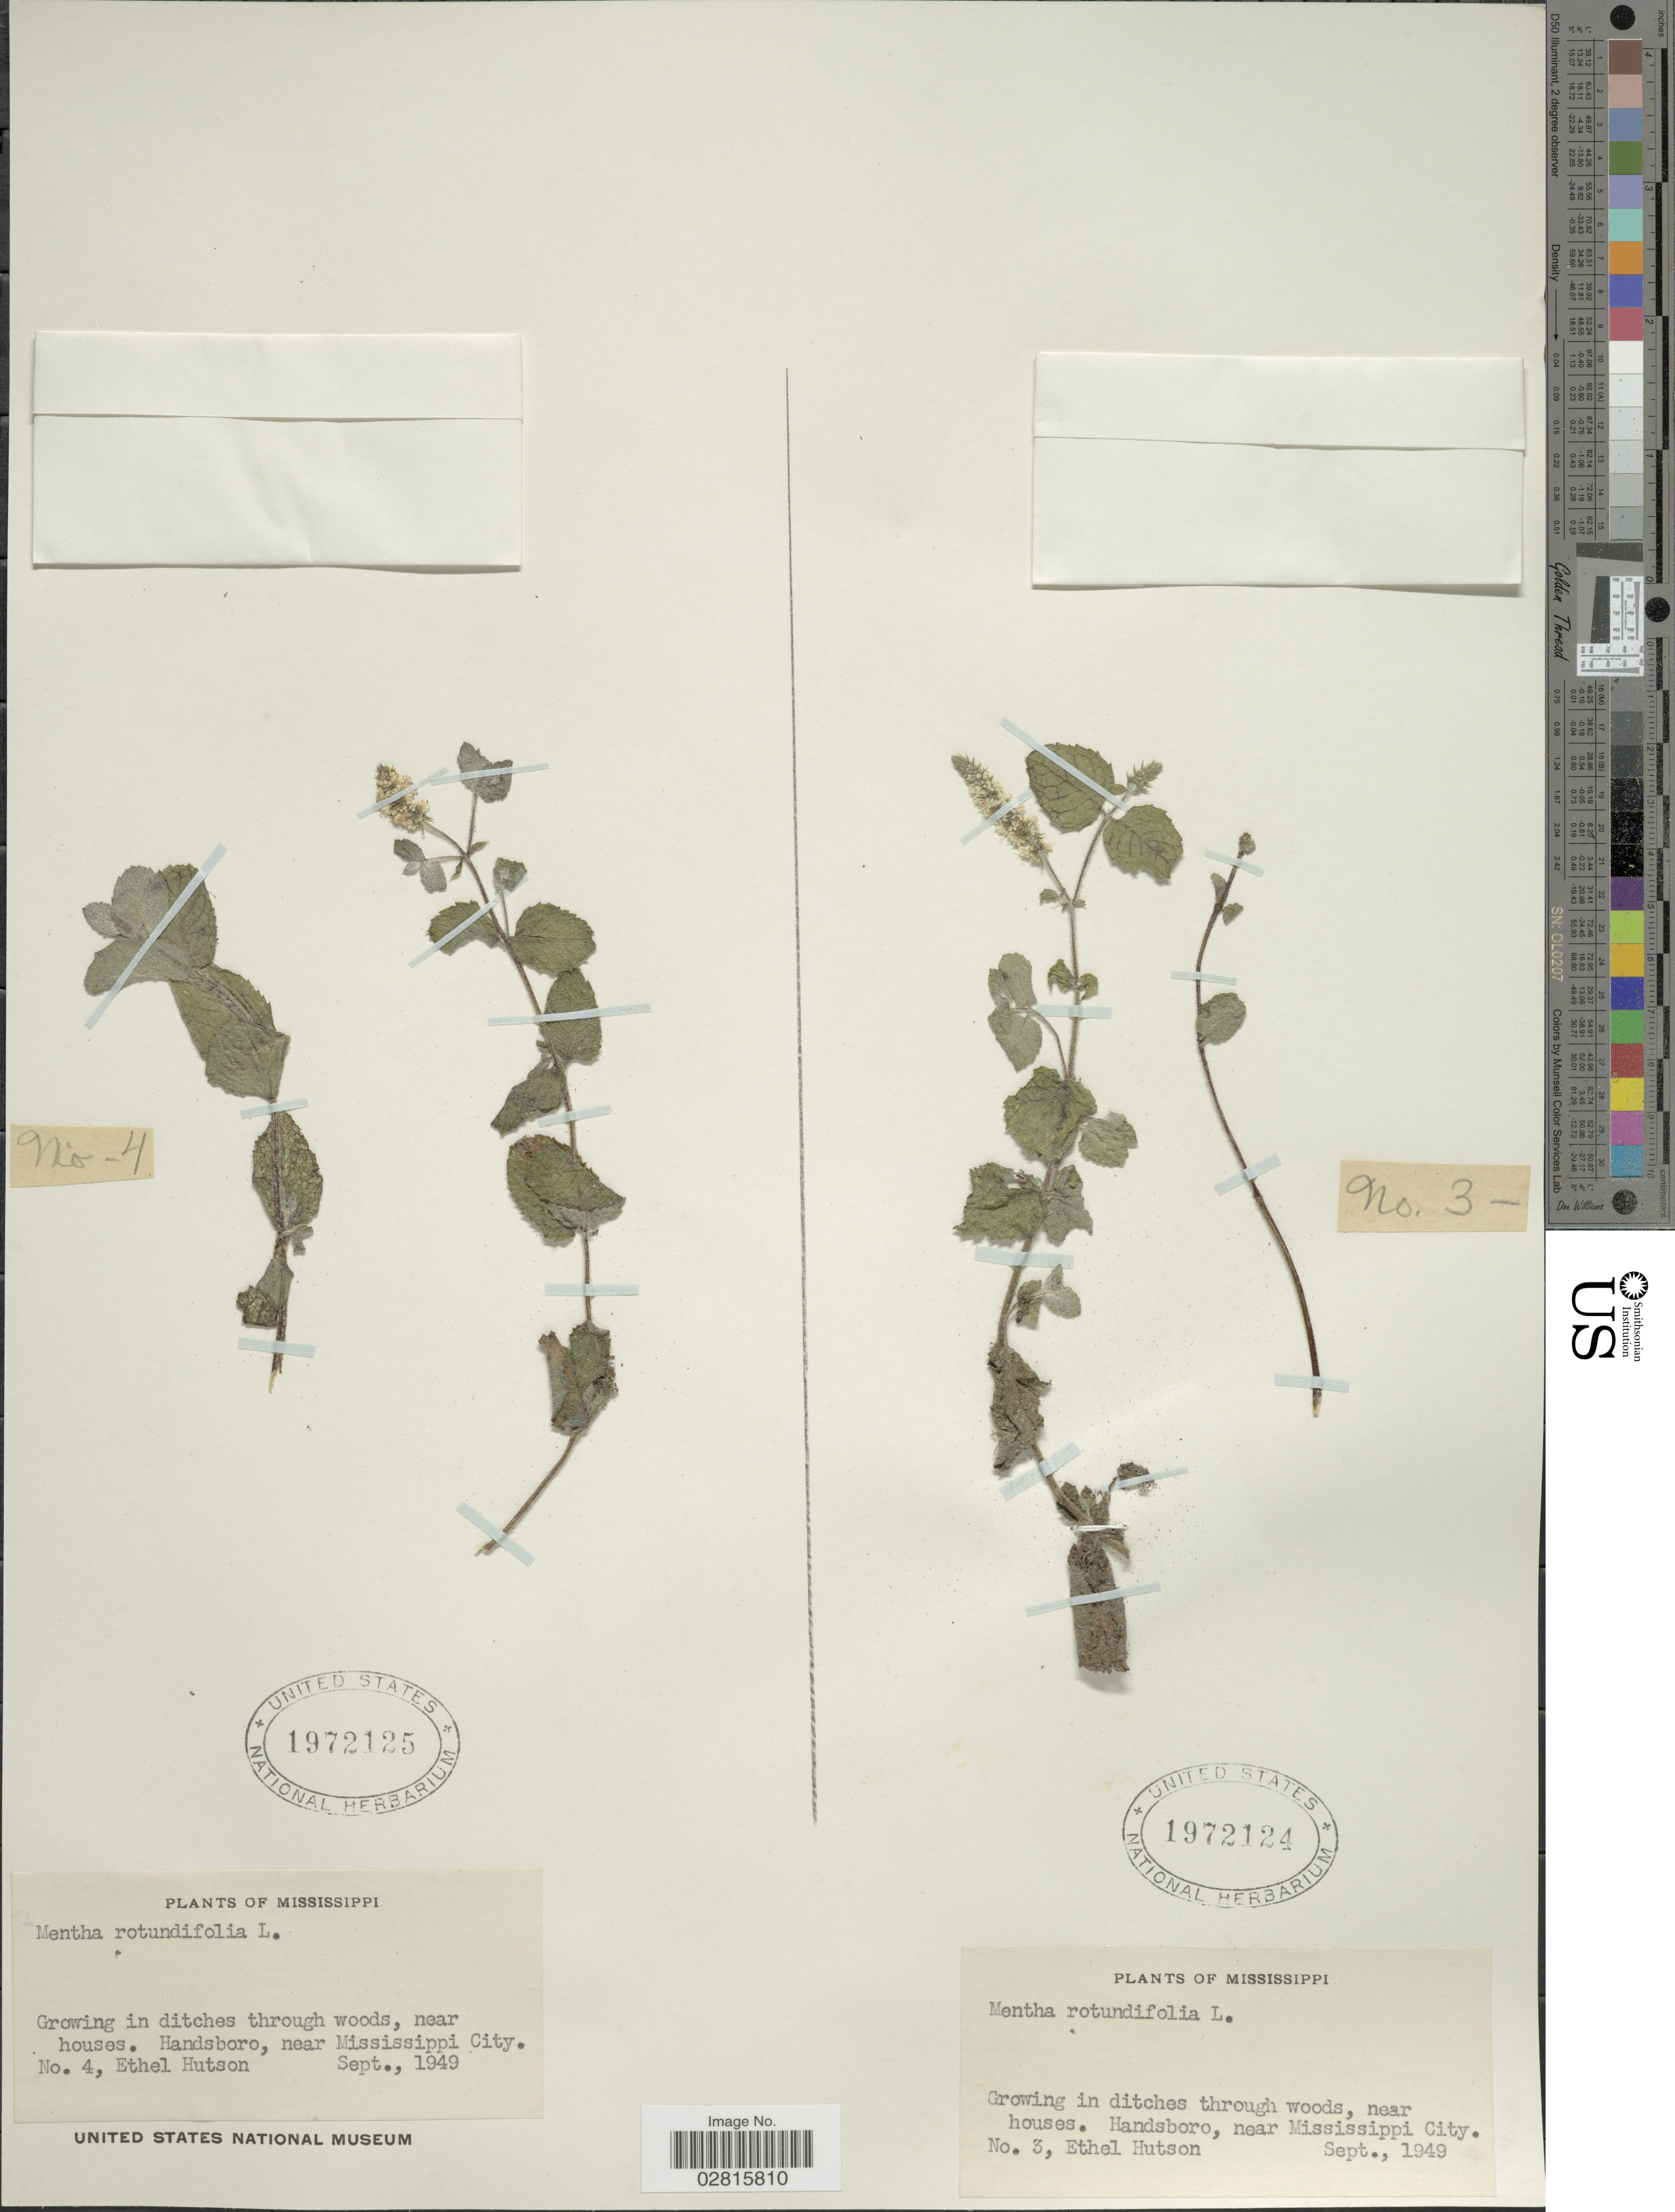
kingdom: Plantae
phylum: Tracheophyta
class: Magnoliopsida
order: Lamiales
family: Lamiaceae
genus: Mentha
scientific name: Mentha rotundifolia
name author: (L.) Huds.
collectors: E. Hutson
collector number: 4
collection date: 1949-09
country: United States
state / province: Mississippi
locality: Near houses, Handsboro, near Mississippi City.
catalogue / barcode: US 1972125-2